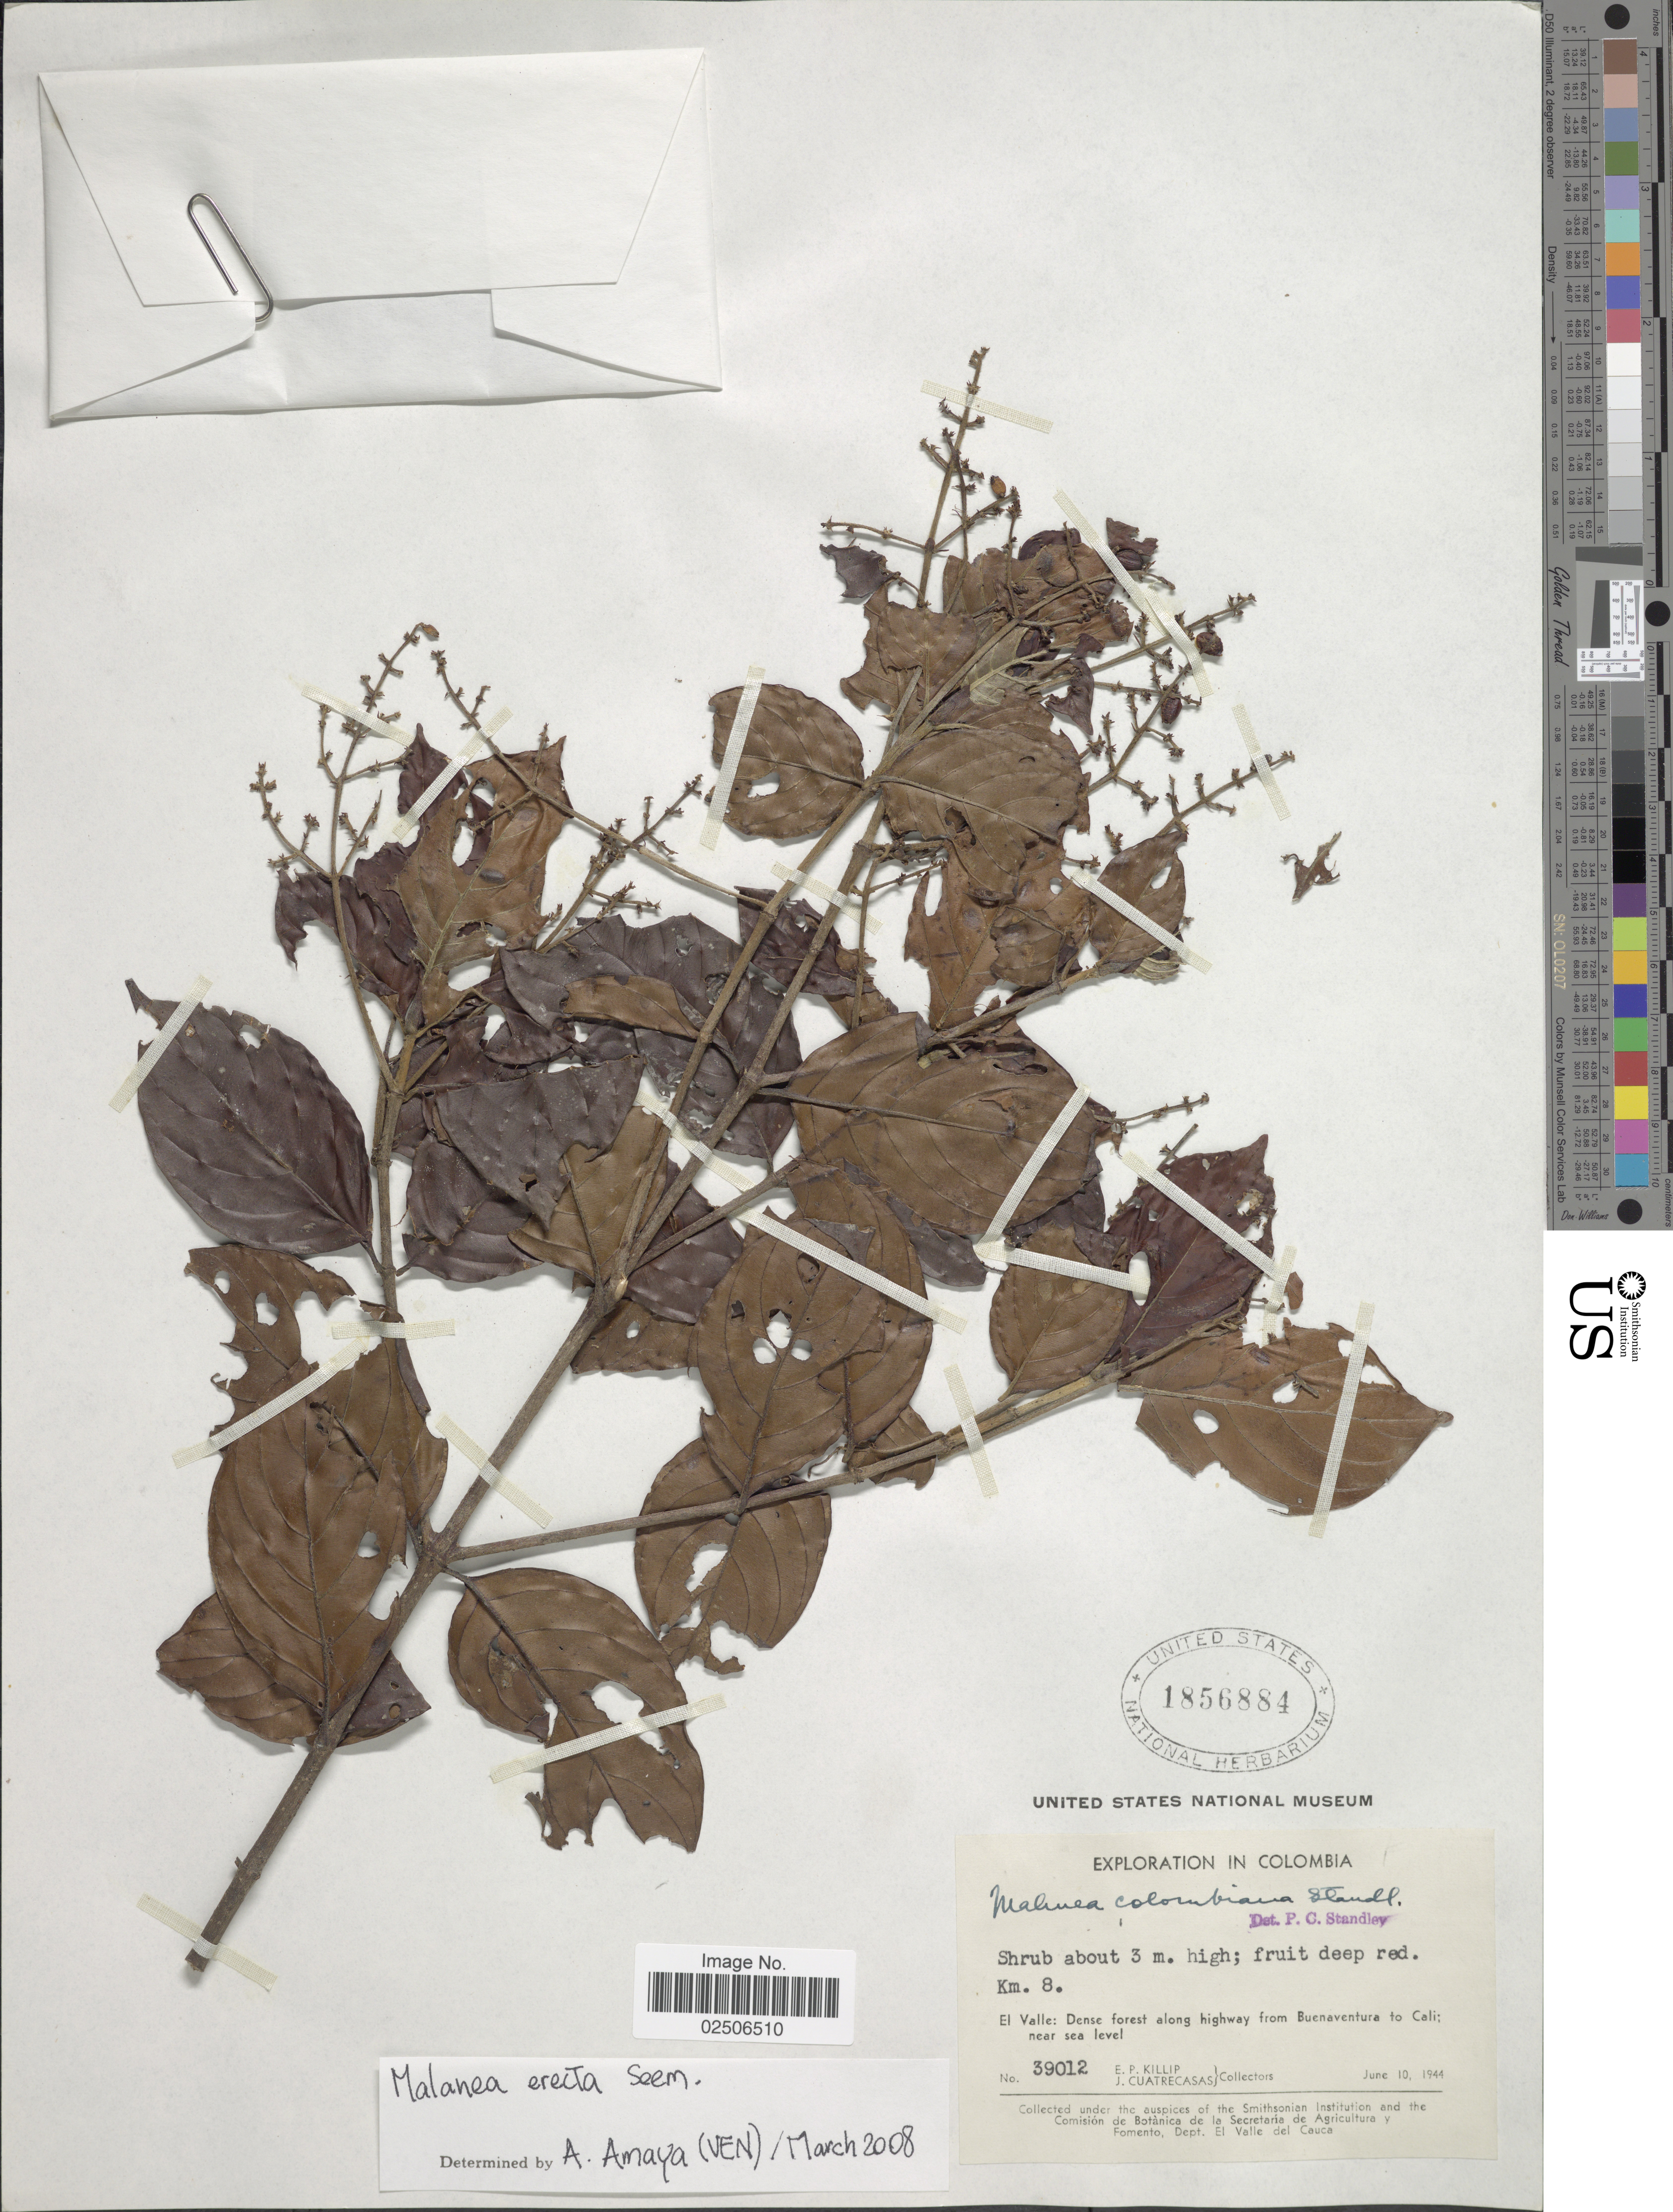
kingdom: Plantae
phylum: Tracheophyta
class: Magnoliopsida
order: Gentianales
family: Rubiaceae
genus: Malanea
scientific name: Malanea erecta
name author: Seem.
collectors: E. P. Killip & J. Cuatrecasas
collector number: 39012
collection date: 1944-06-10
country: Colombia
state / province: Valle del Cauca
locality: Km. 8., El Valle: dense forest along highway from Buenaventura to Cali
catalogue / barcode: US 1856884